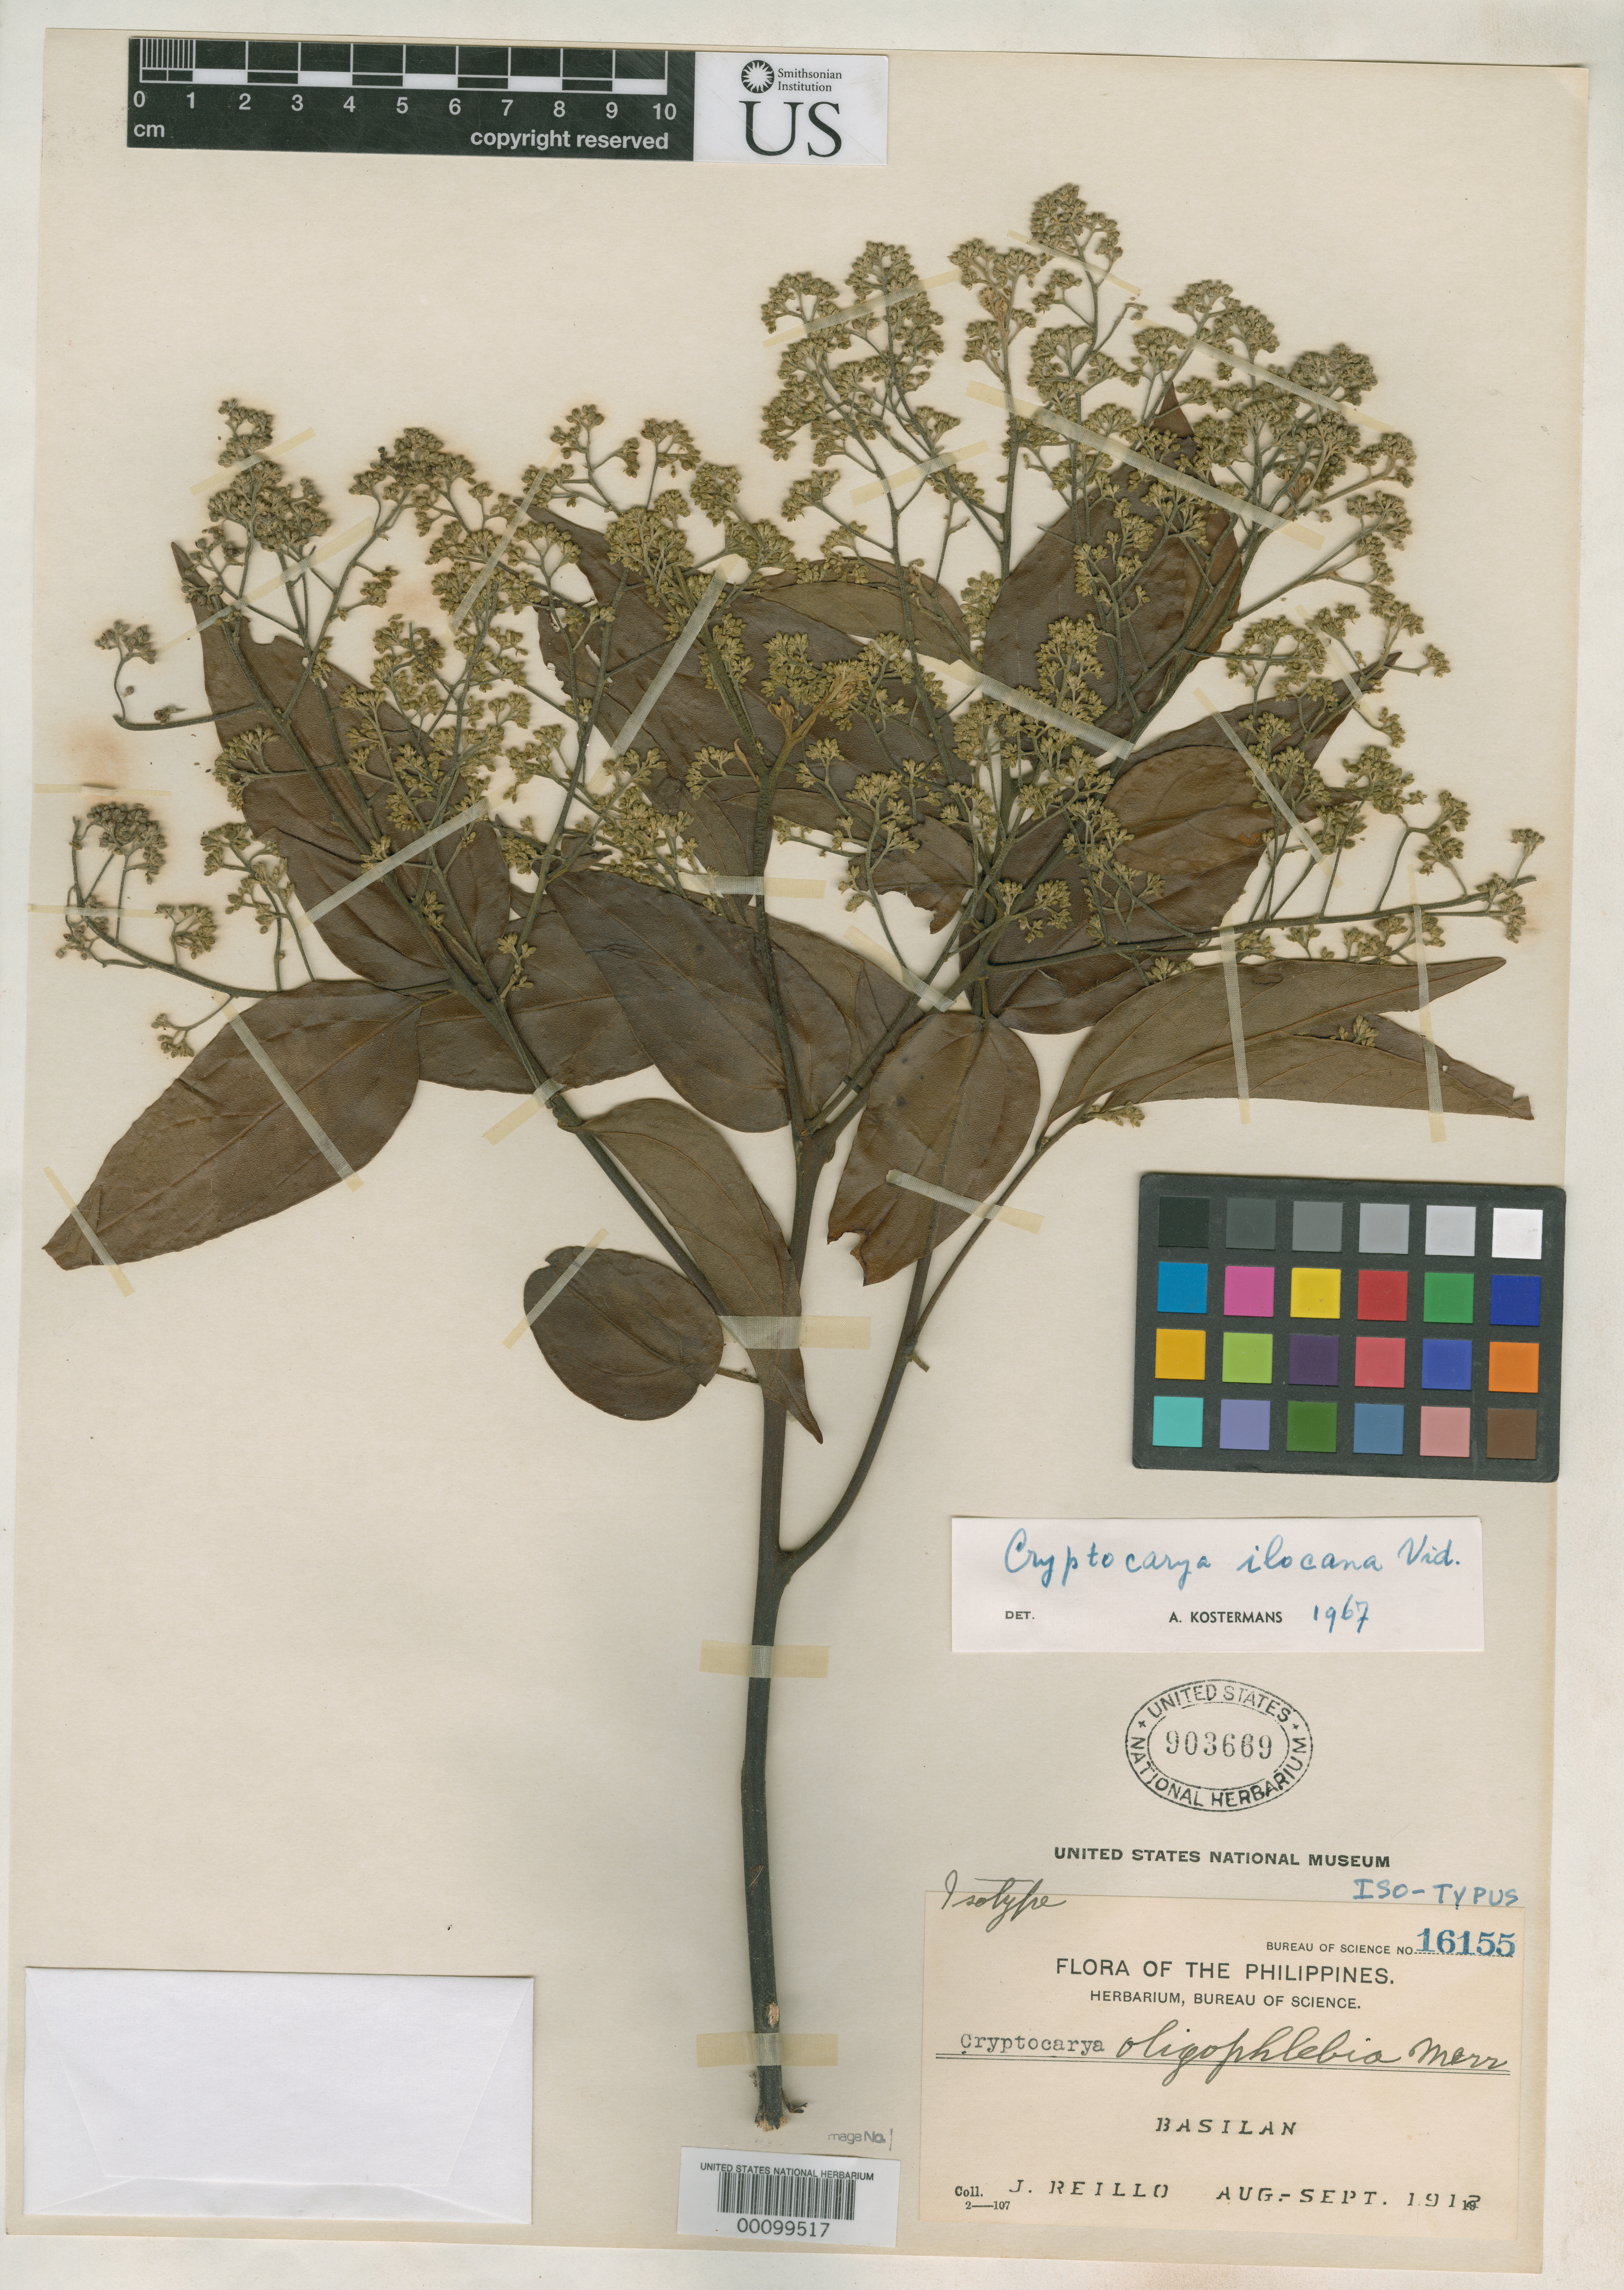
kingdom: Plantae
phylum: Tracheophyta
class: Magnoliopsida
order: Laurales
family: Lauraceae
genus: Cryptocarya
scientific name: Cryptocarya oligophlebia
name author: Merr.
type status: Isotype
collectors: J. Reillo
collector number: Bur. Sci. 16155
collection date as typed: Aug 1912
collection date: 1912-08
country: Philippines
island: Basilan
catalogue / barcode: US 903669